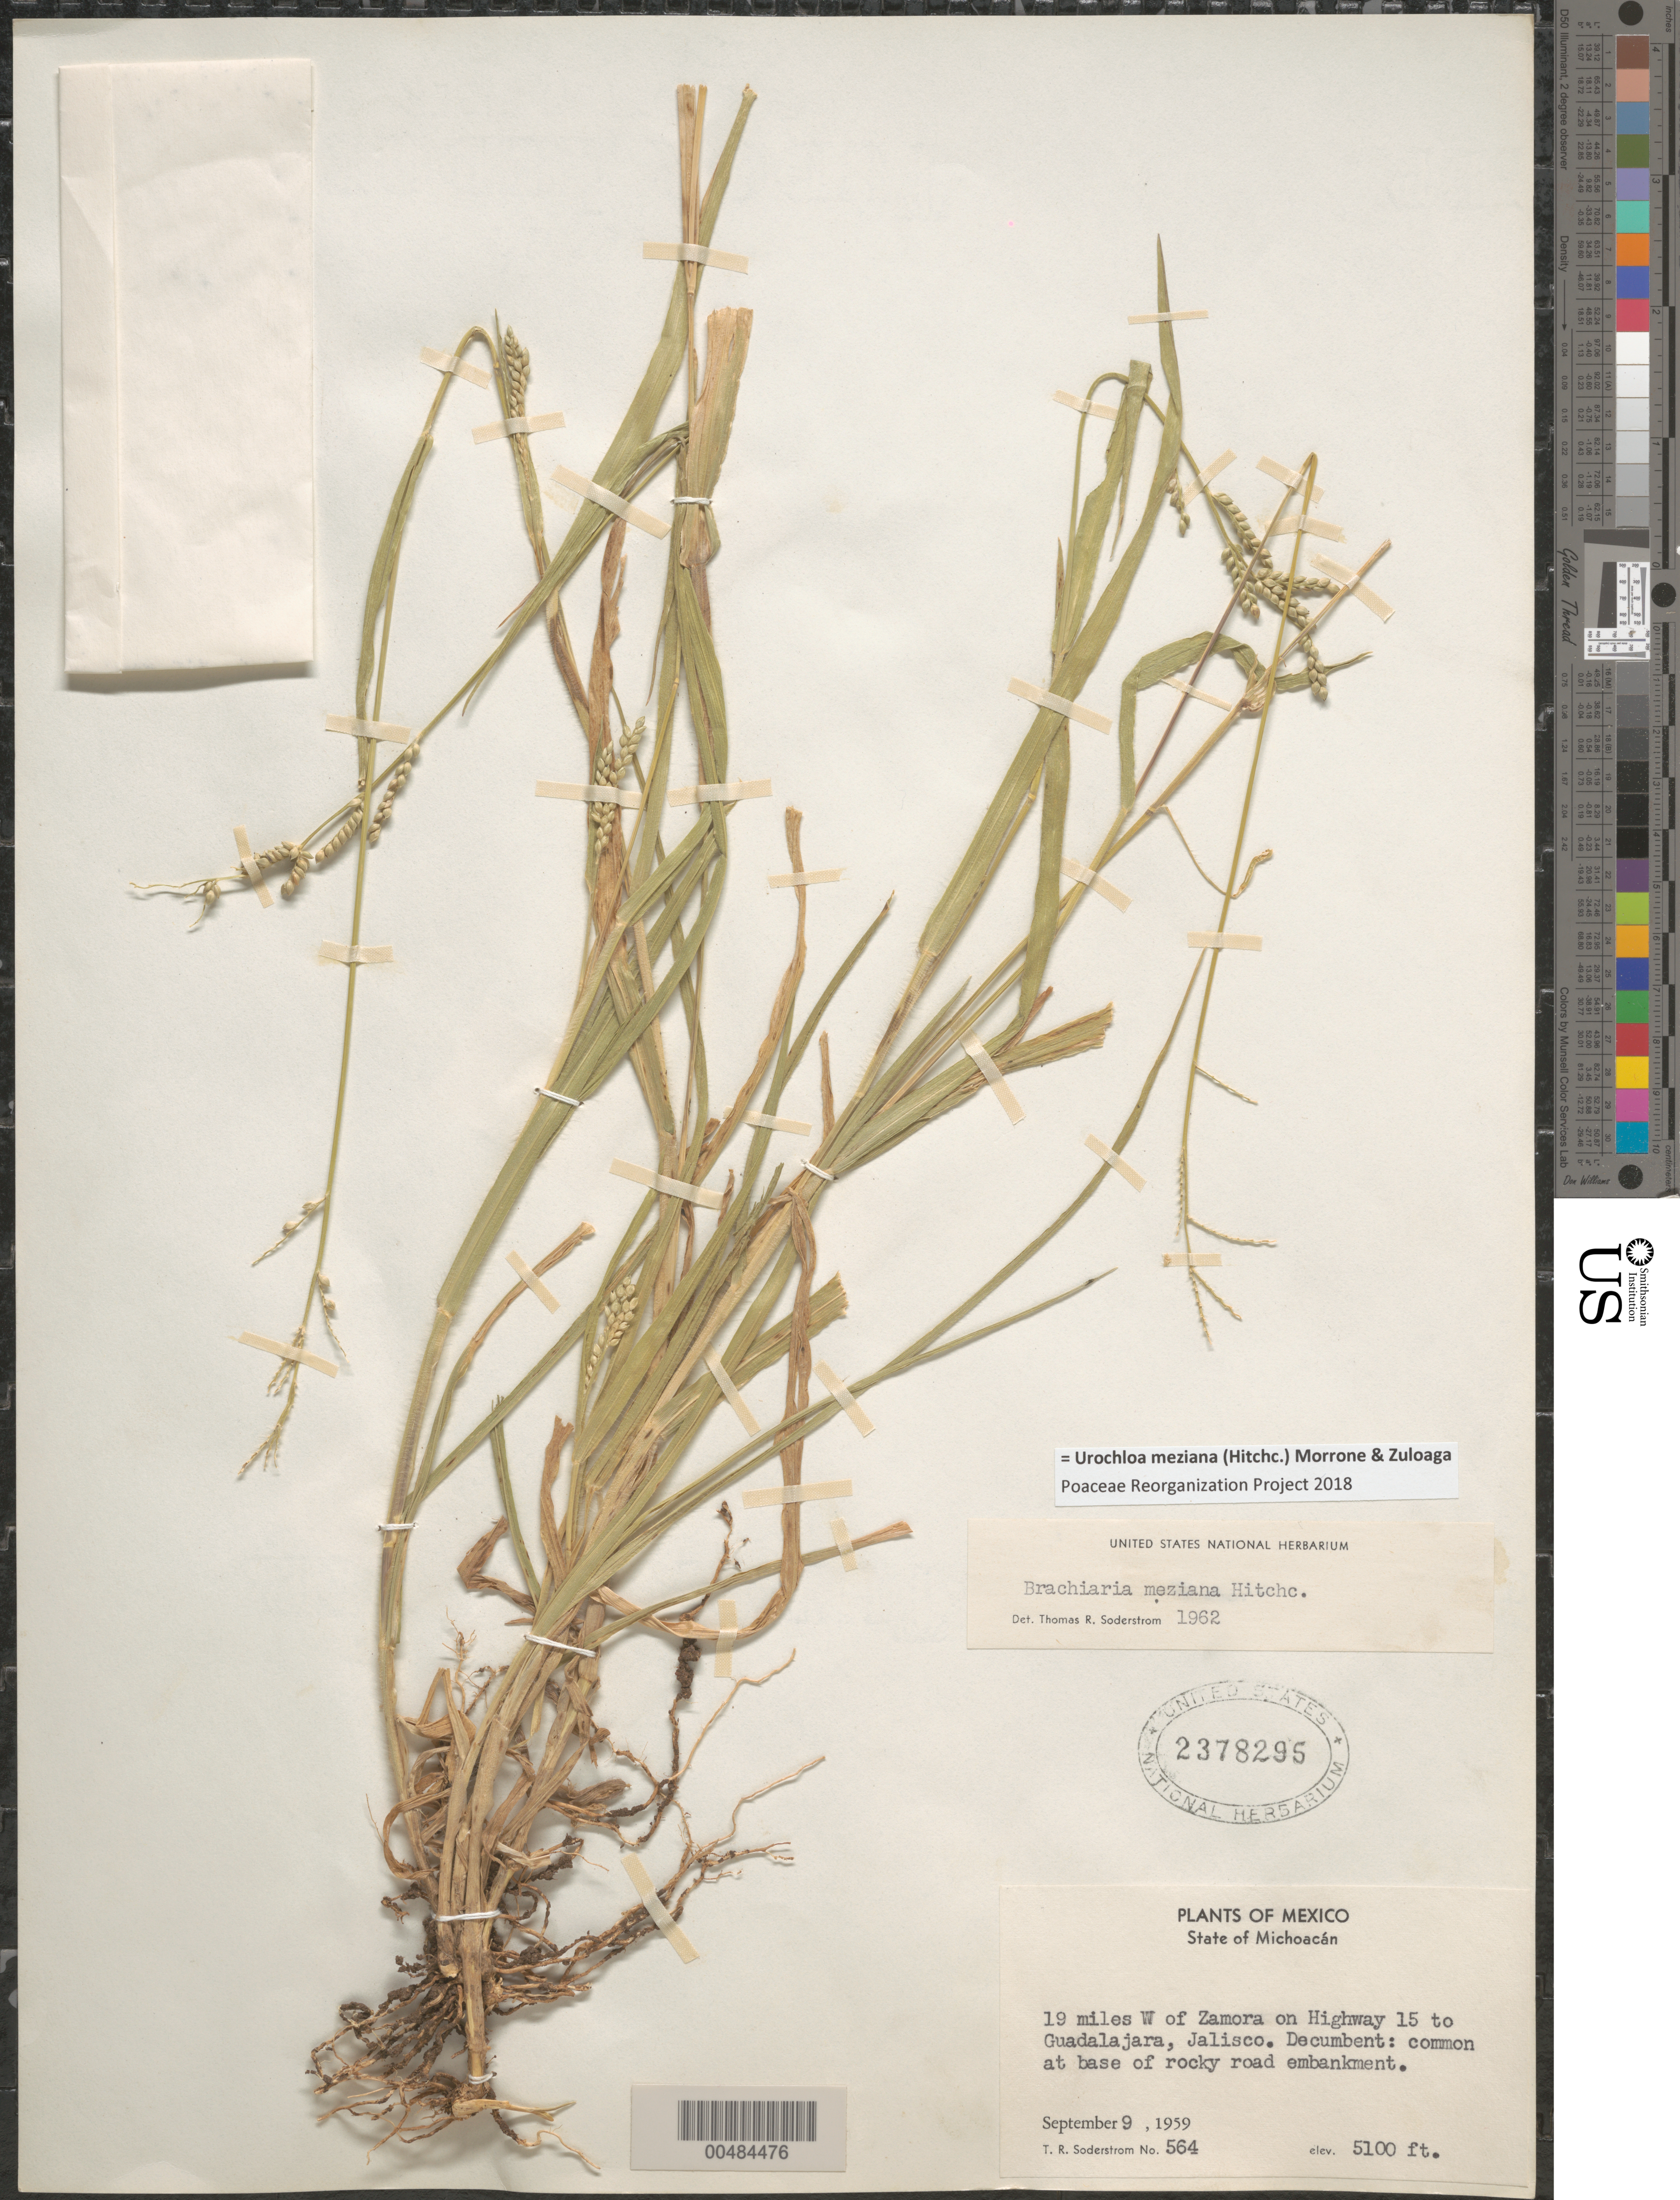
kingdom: Plantae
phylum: Tracheophyta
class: Liliopsida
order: Poales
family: Poaceae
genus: Brachiaria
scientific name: Brachiaria meziana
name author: Hitchc.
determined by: Soderstrom, T. R.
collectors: T. R. Soderstrom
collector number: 564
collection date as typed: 9 Sep 1959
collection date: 1959-09-09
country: Mexico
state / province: Michoacán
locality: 19 mi W of Zamora on Highway 15 to Guadalajara, Jalisco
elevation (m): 1554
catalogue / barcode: US 2378295